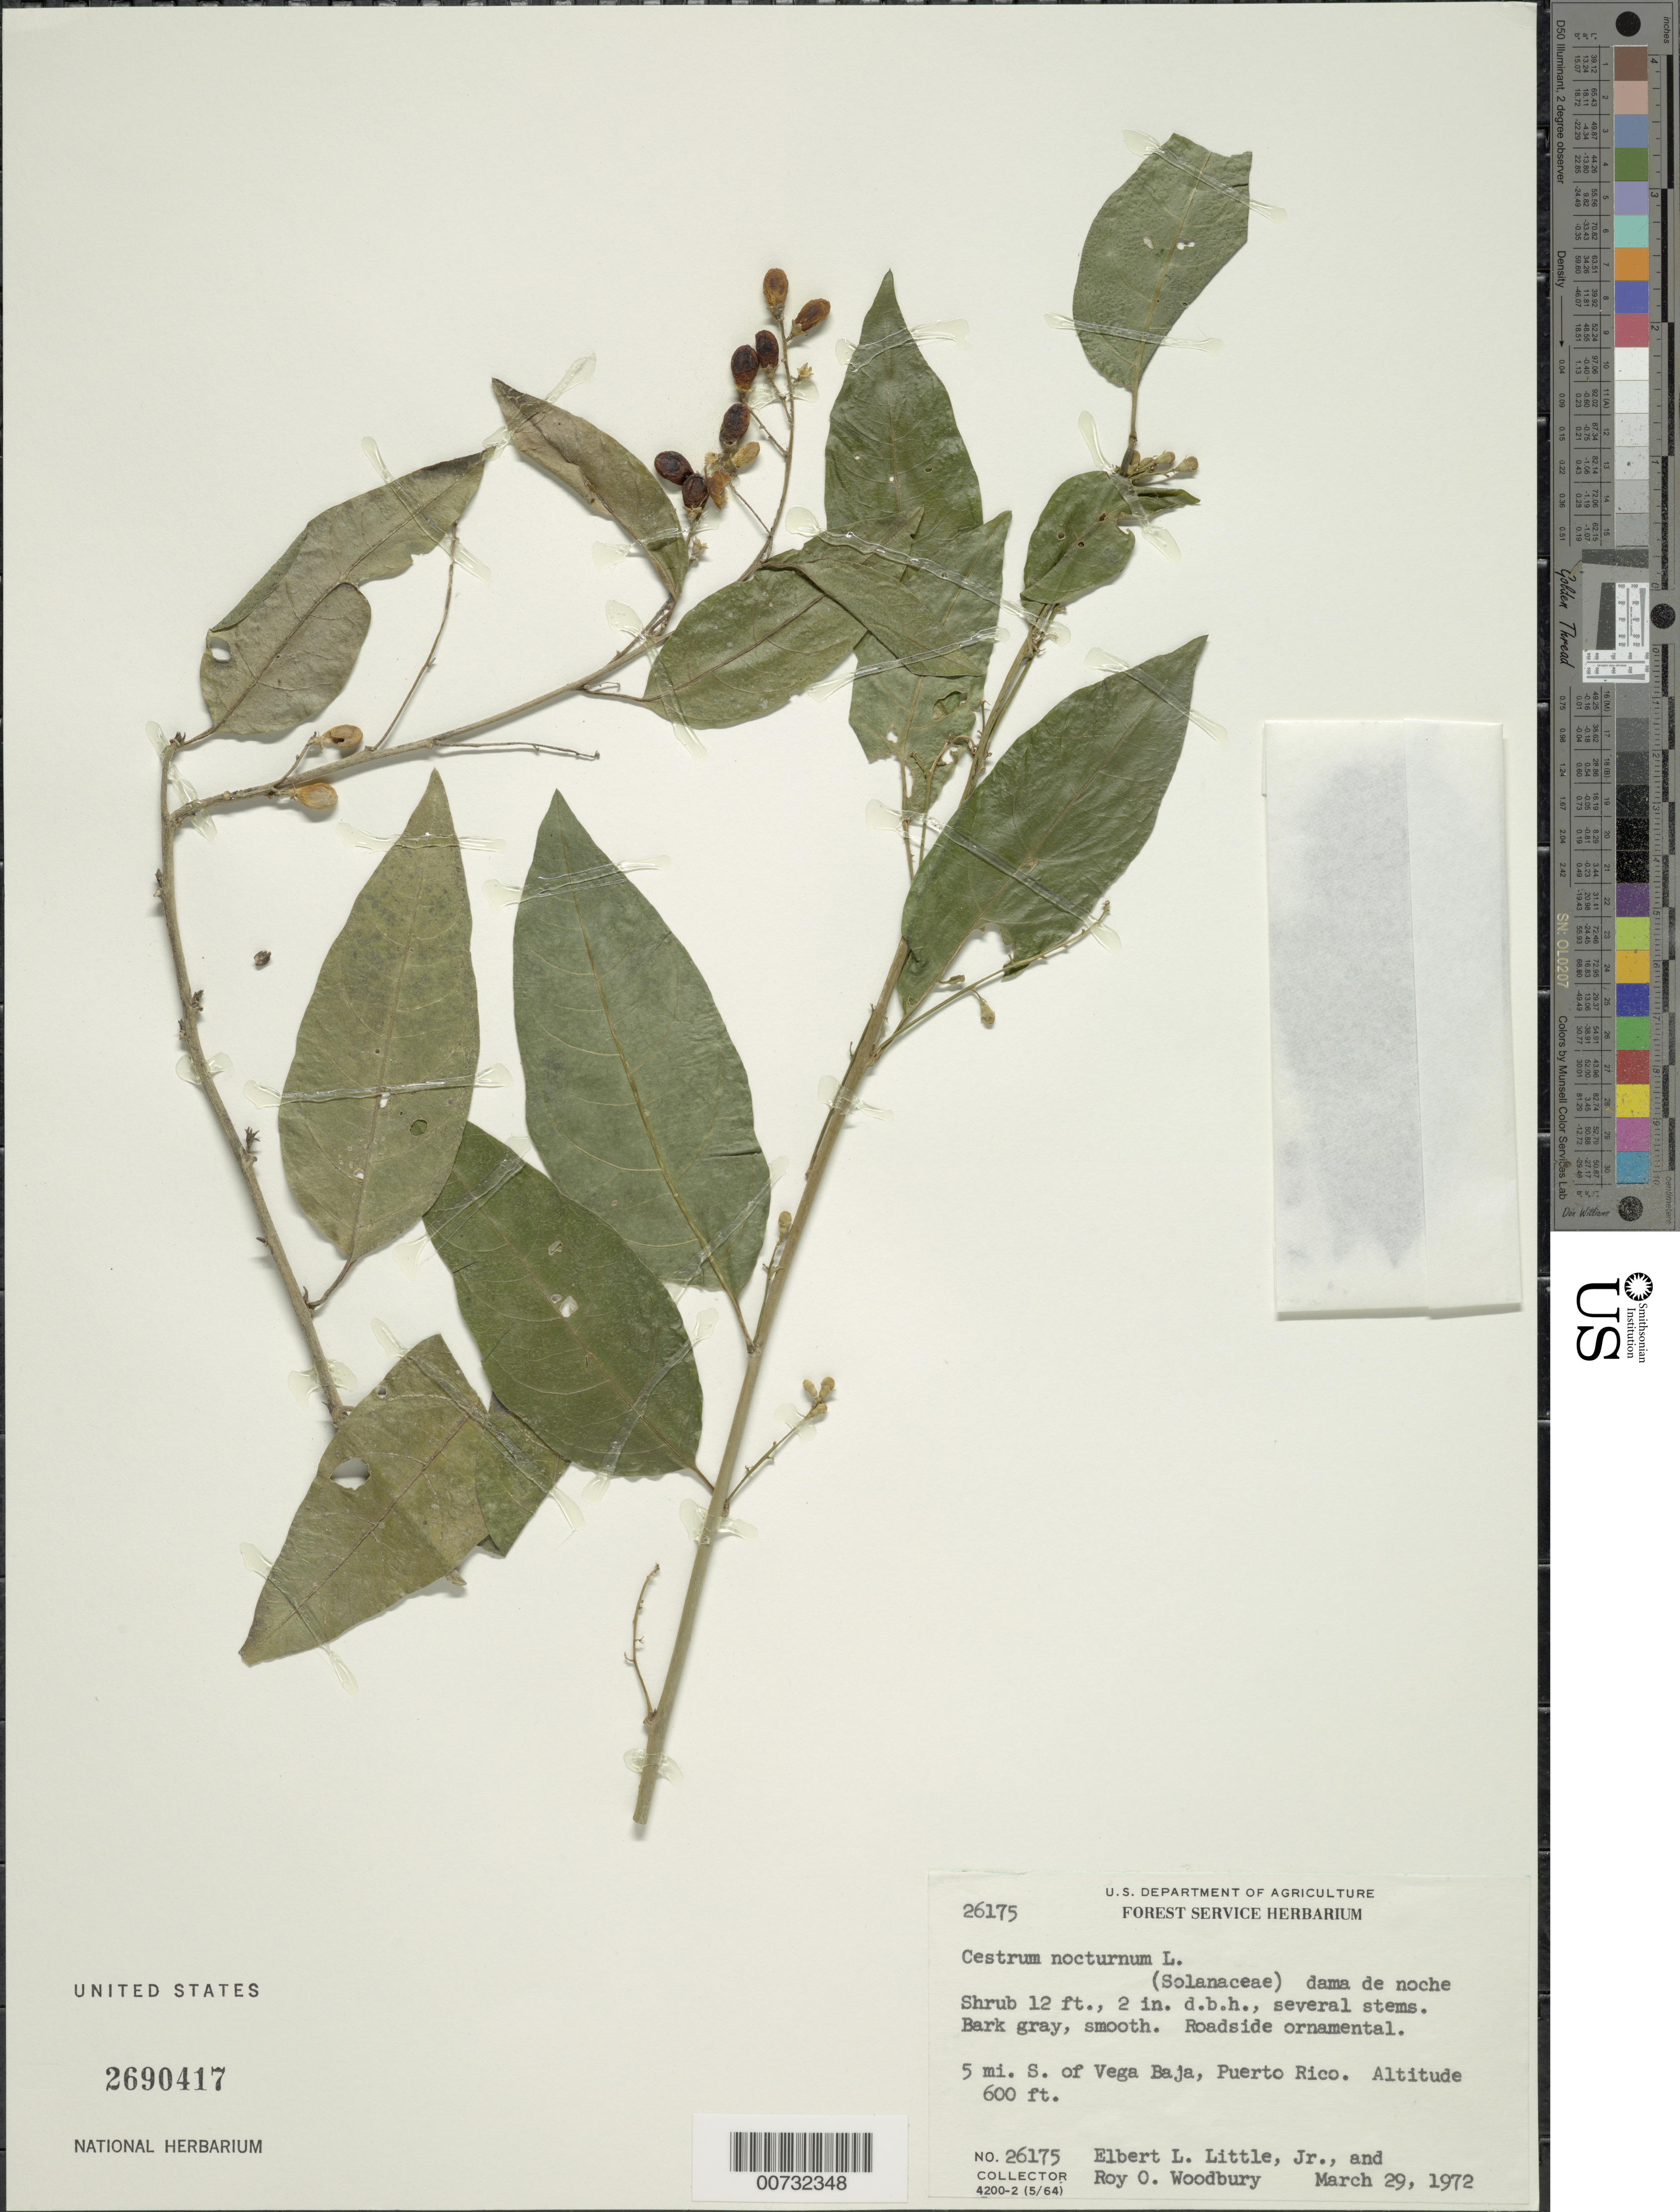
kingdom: Plantae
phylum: Tracheophyta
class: Magnoliopsida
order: Solanales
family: Solanaceae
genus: Cestrum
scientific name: Cestrum nocturnum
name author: L.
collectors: E. L. Little & R. O. Woodbury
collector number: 26175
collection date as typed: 29 Mar 1972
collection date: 1972-03-29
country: Puerto Rico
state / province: Vega Baja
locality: Vega Baja, 5 mi S of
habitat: Roadside ornamental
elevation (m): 183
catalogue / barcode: US 2690417